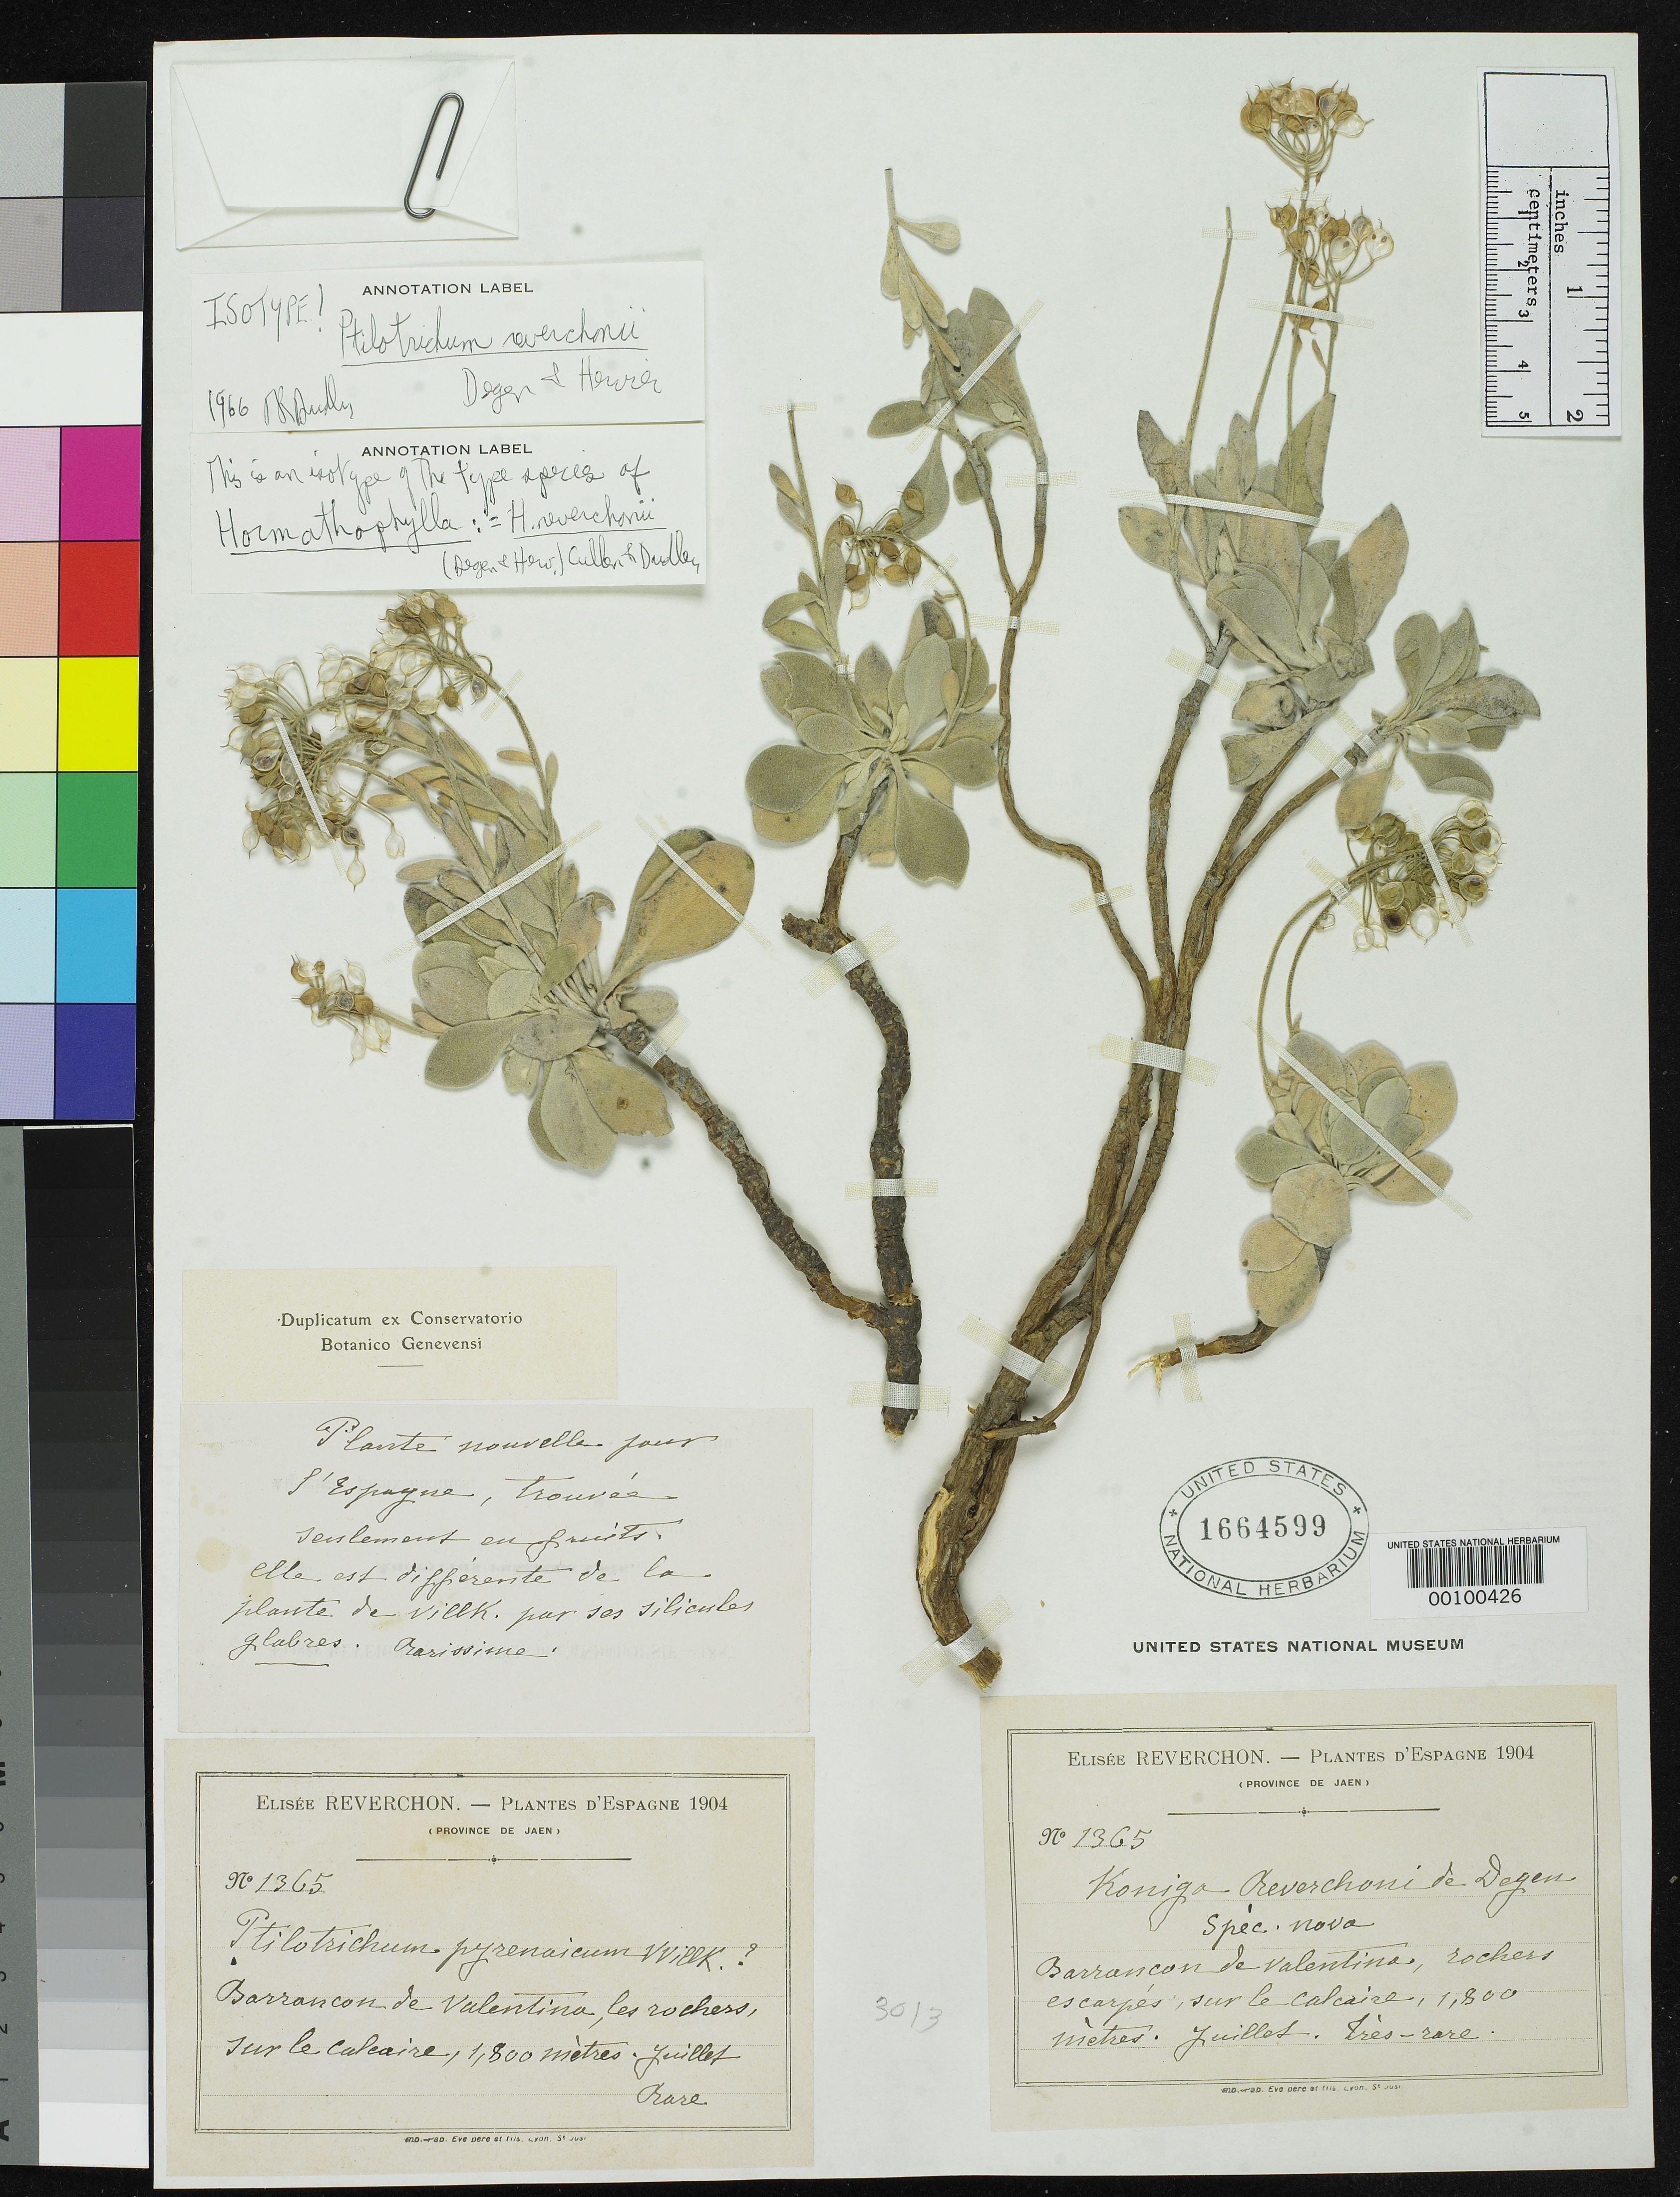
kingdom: Plantae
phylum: Tracheophyta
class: Magnoliopsida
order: Brassicales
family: Brassicaceae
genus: Ptilotrichum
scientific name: Ptilotrichum reverchonii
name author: Degen & Hervier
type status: Isotype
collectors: E. Reverchon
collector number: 1365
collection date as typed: Jul 1904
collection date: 1904-07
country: Spain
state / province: Andalucía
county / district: Jaen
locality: Barrancon de Valentina.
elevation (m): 1800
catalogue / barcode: US 1664599